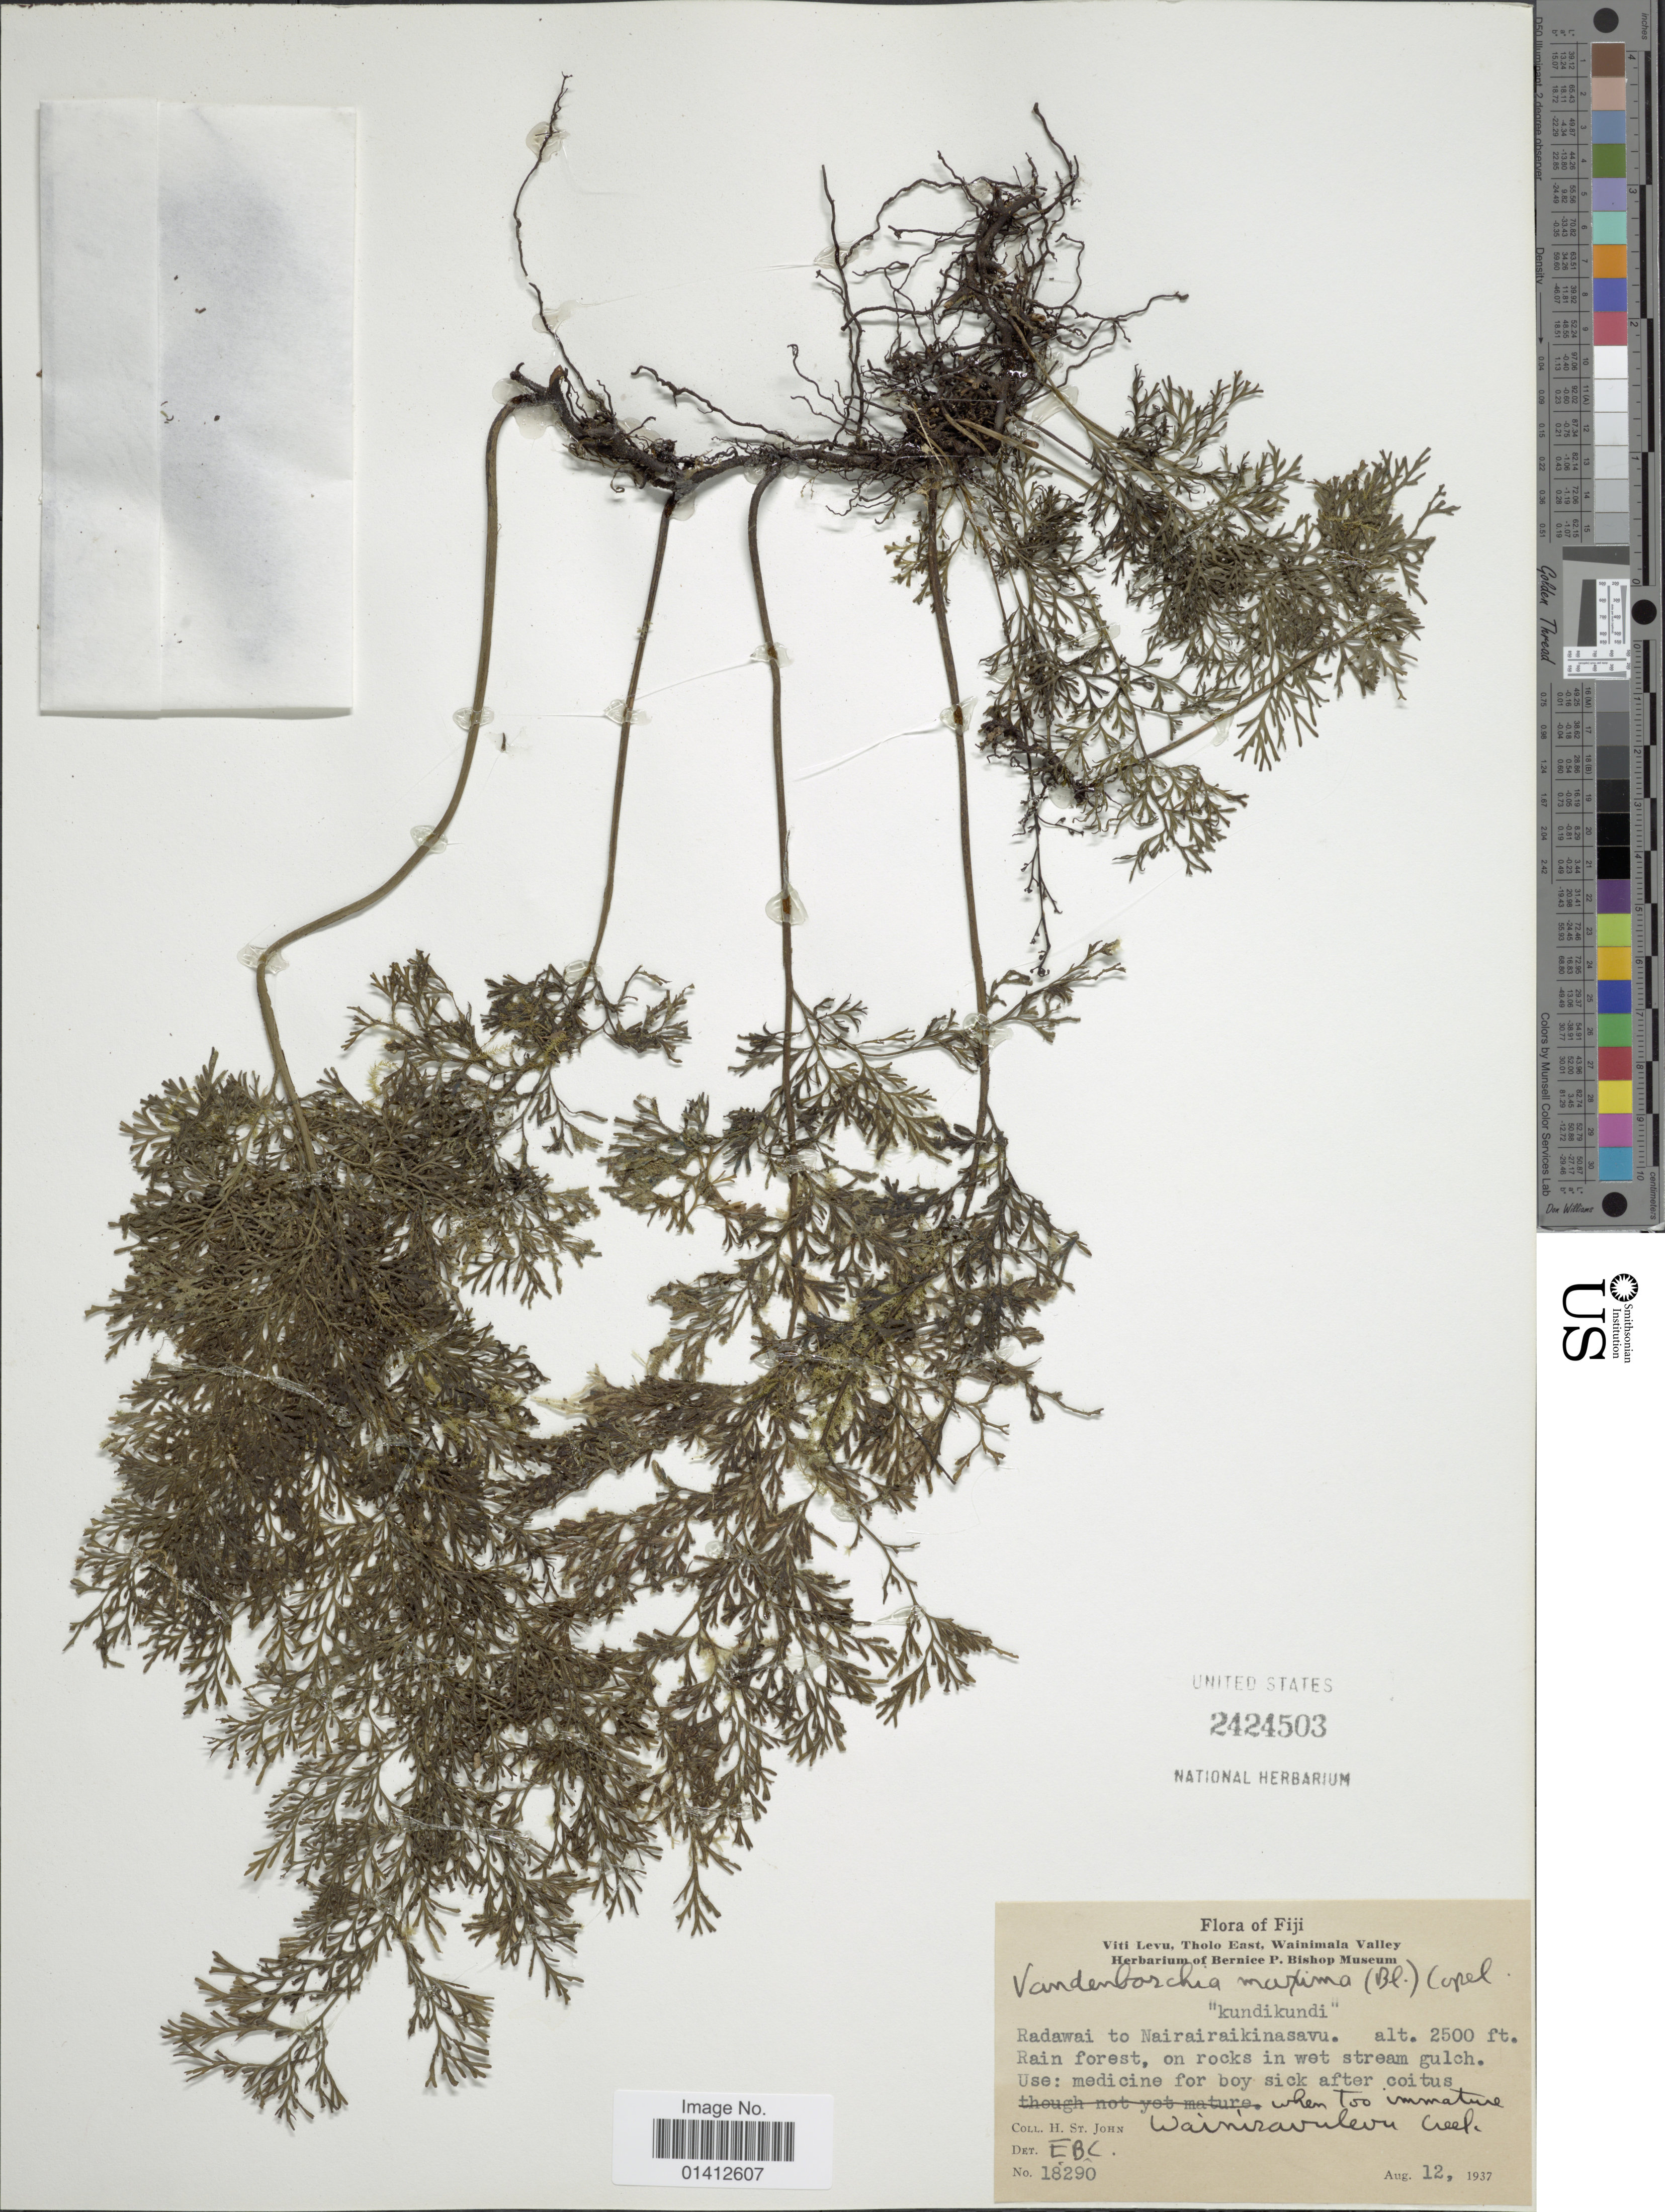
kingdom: Plantae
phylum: Tracheophyta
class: Polypodiopsida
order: Hymenophyllales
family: Hymenophyllaceae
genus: Vandenboschia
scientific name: Vandenboschia maxima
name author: (Blume) Copel.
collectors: H. St. John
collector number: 18290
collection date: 1937-08-12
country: Fiji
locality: Viti Levu, Tholo East, Wainimala Valley, 'kndikundi', Radwai to Nairairaikinasavu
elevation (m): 762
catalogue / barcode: US 2424503